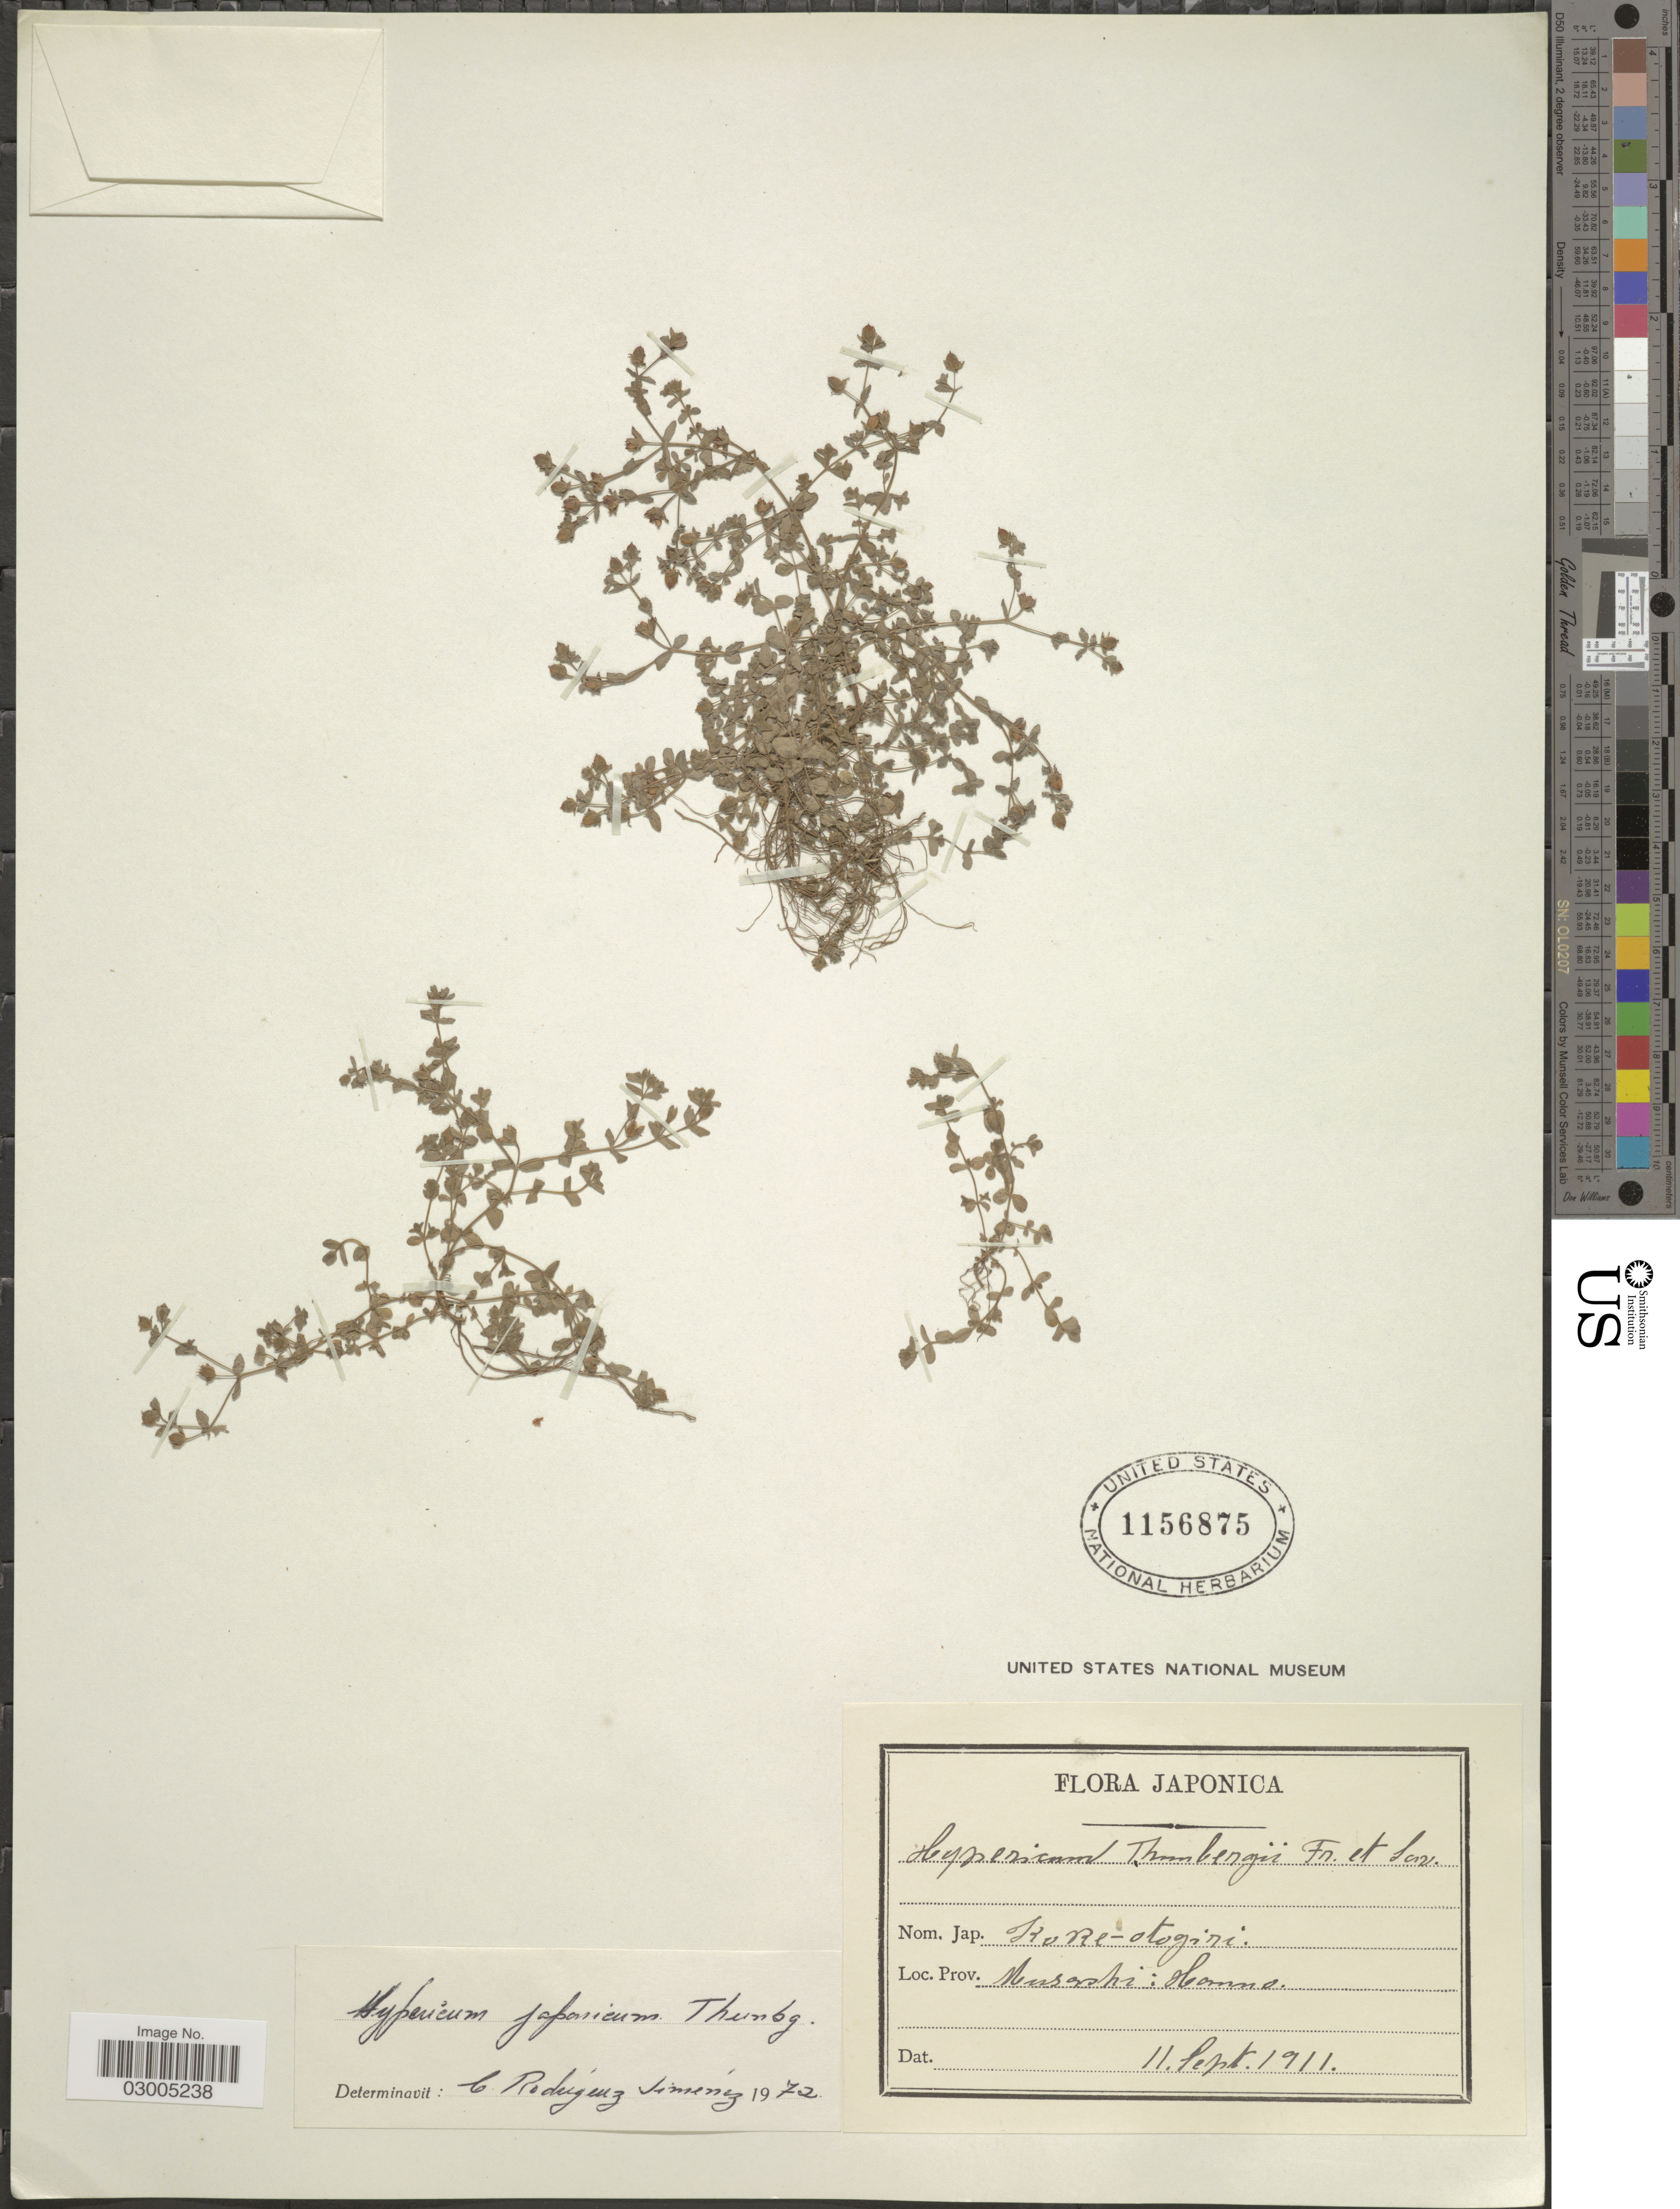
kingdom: Plantae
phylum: Tracheophyta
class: Magnoliopsida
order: Malpighiales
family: Hypericaceae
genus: Hypericum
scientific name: Hypericum japonicum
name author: Thunb.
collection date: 1911-09-11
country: Japan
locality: Prov. Musashi: Hanno.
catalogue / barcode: US 1156875